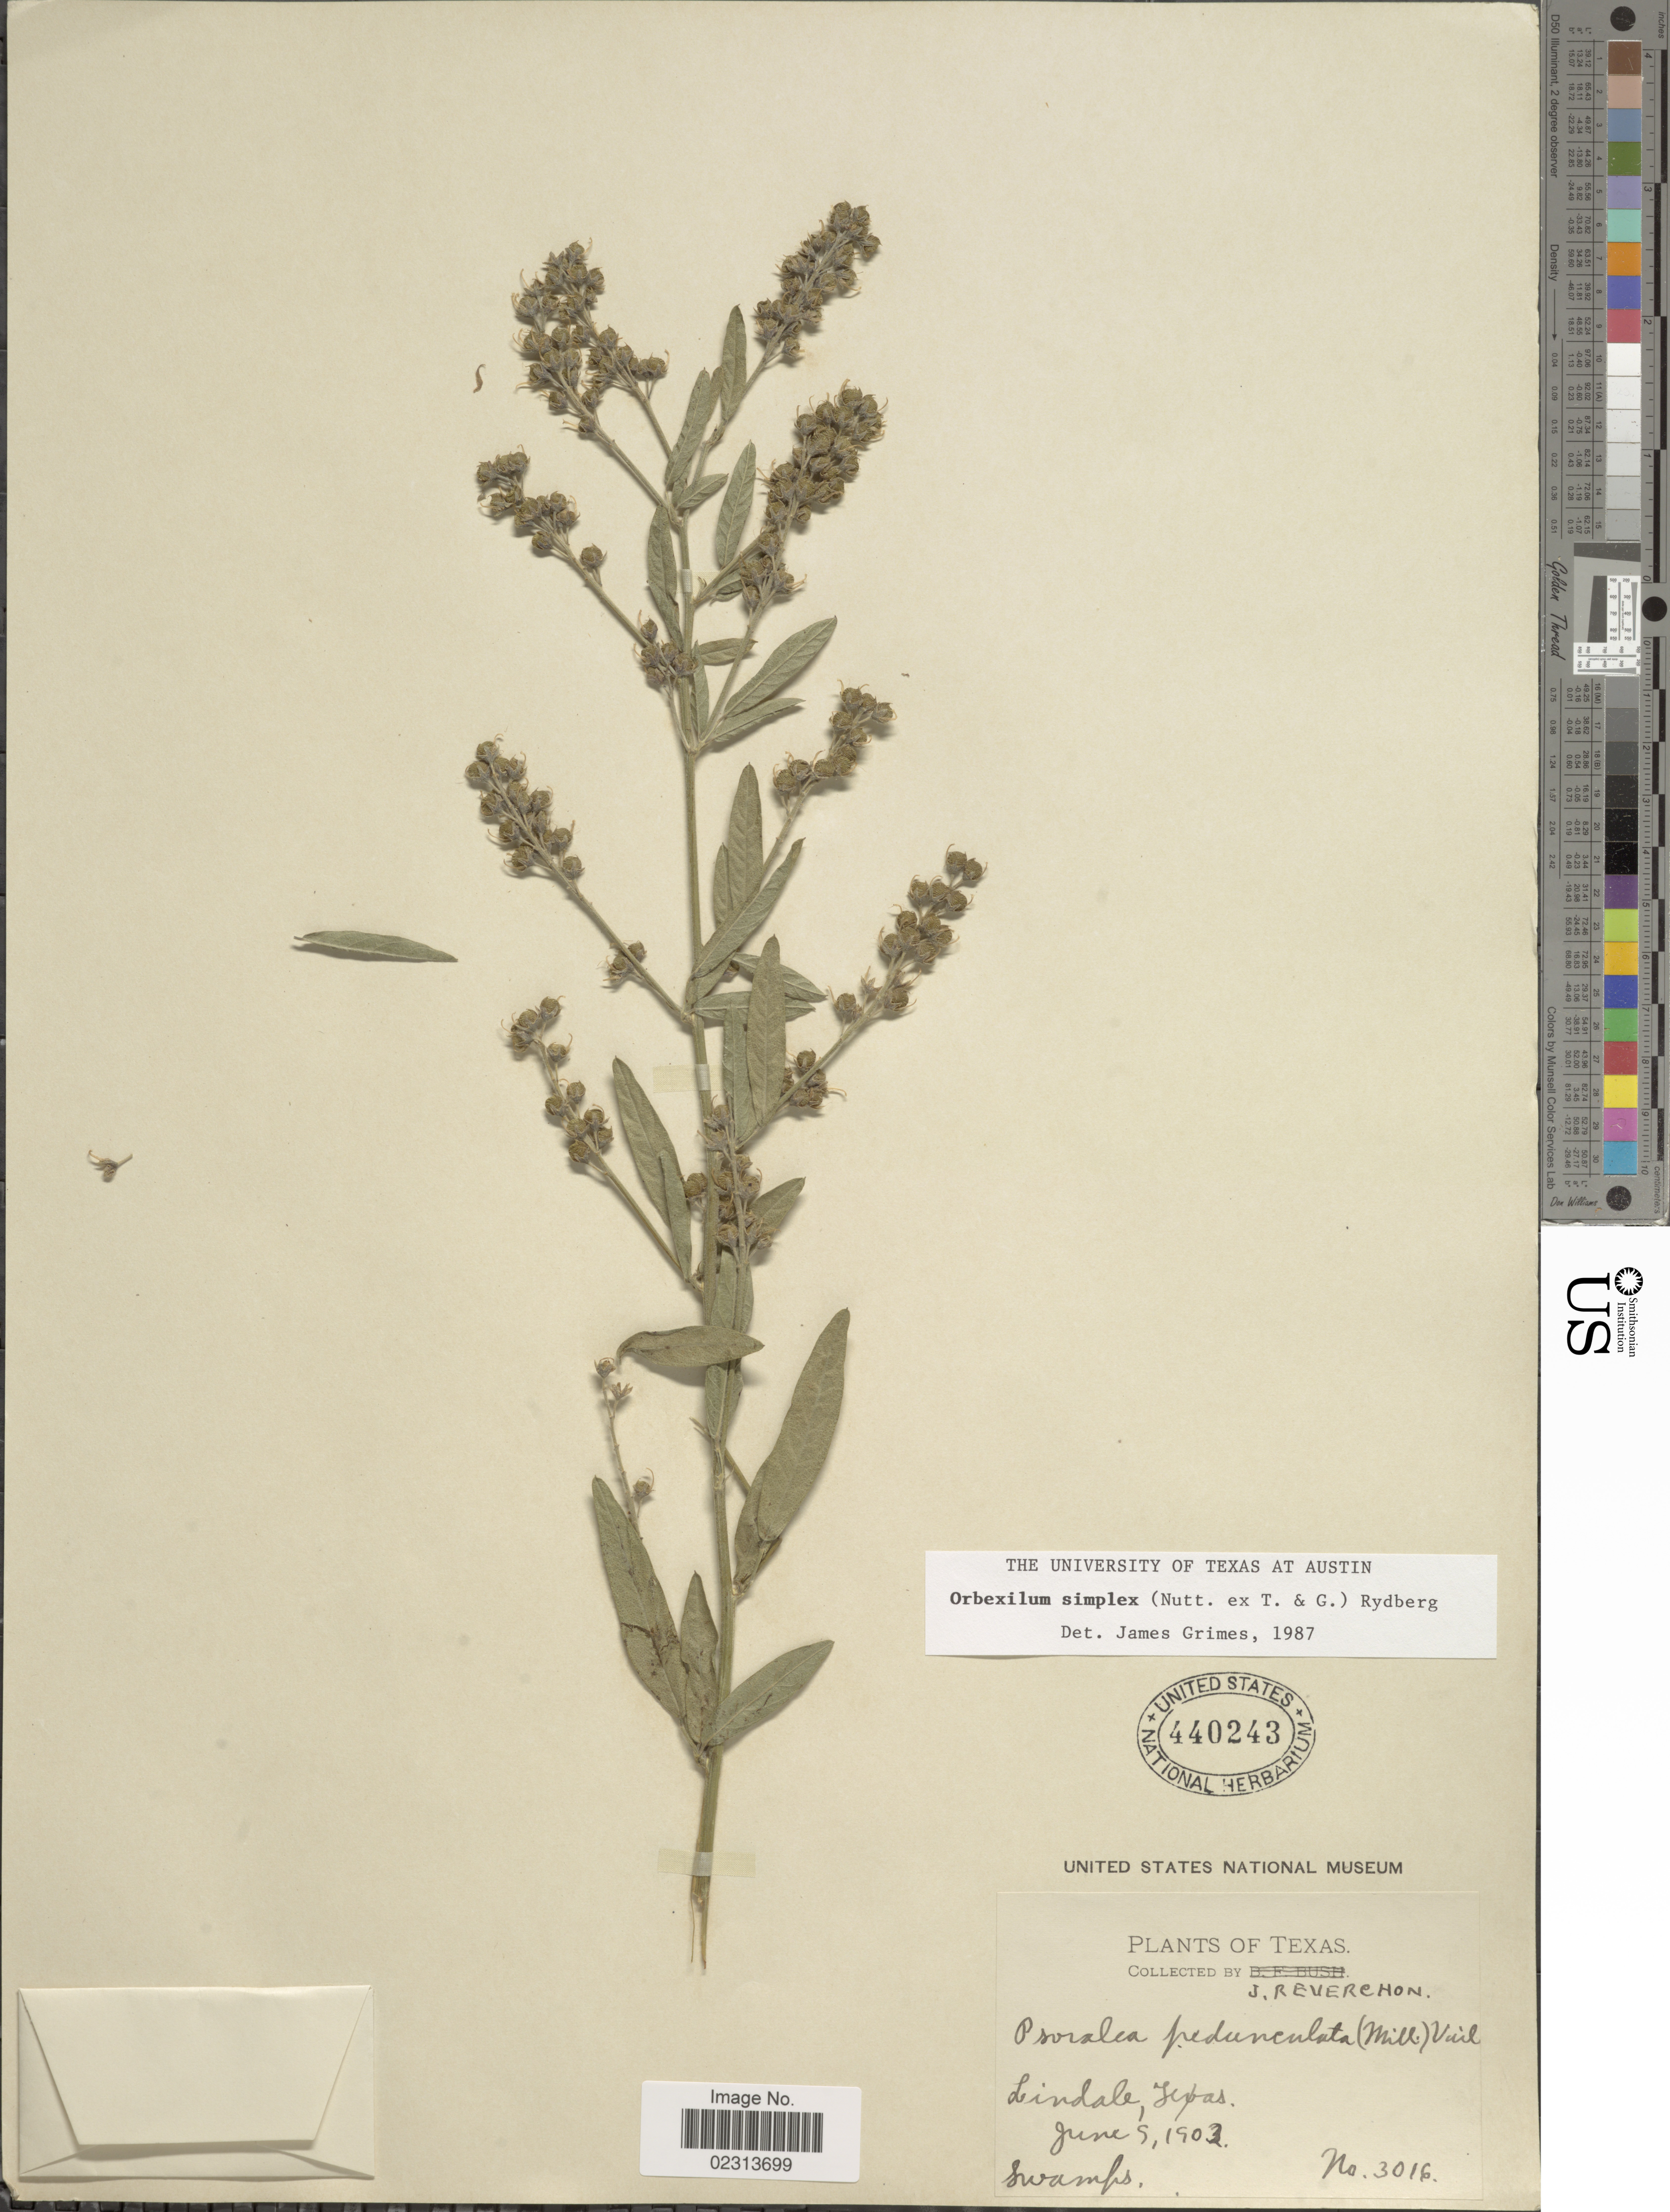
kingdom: Plantae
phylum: Tracheophyta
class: Magnoliopsida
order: Fabales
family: Fabaceae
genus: Orbexilum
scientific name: Orbexilum simplex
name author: (Nutt. ex Torr. & A. Gray) Rydb.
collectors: J. Reverchon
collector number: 3016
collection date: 1903-06-09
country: United States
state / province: Texas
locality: Lindale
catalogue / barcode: US 440243